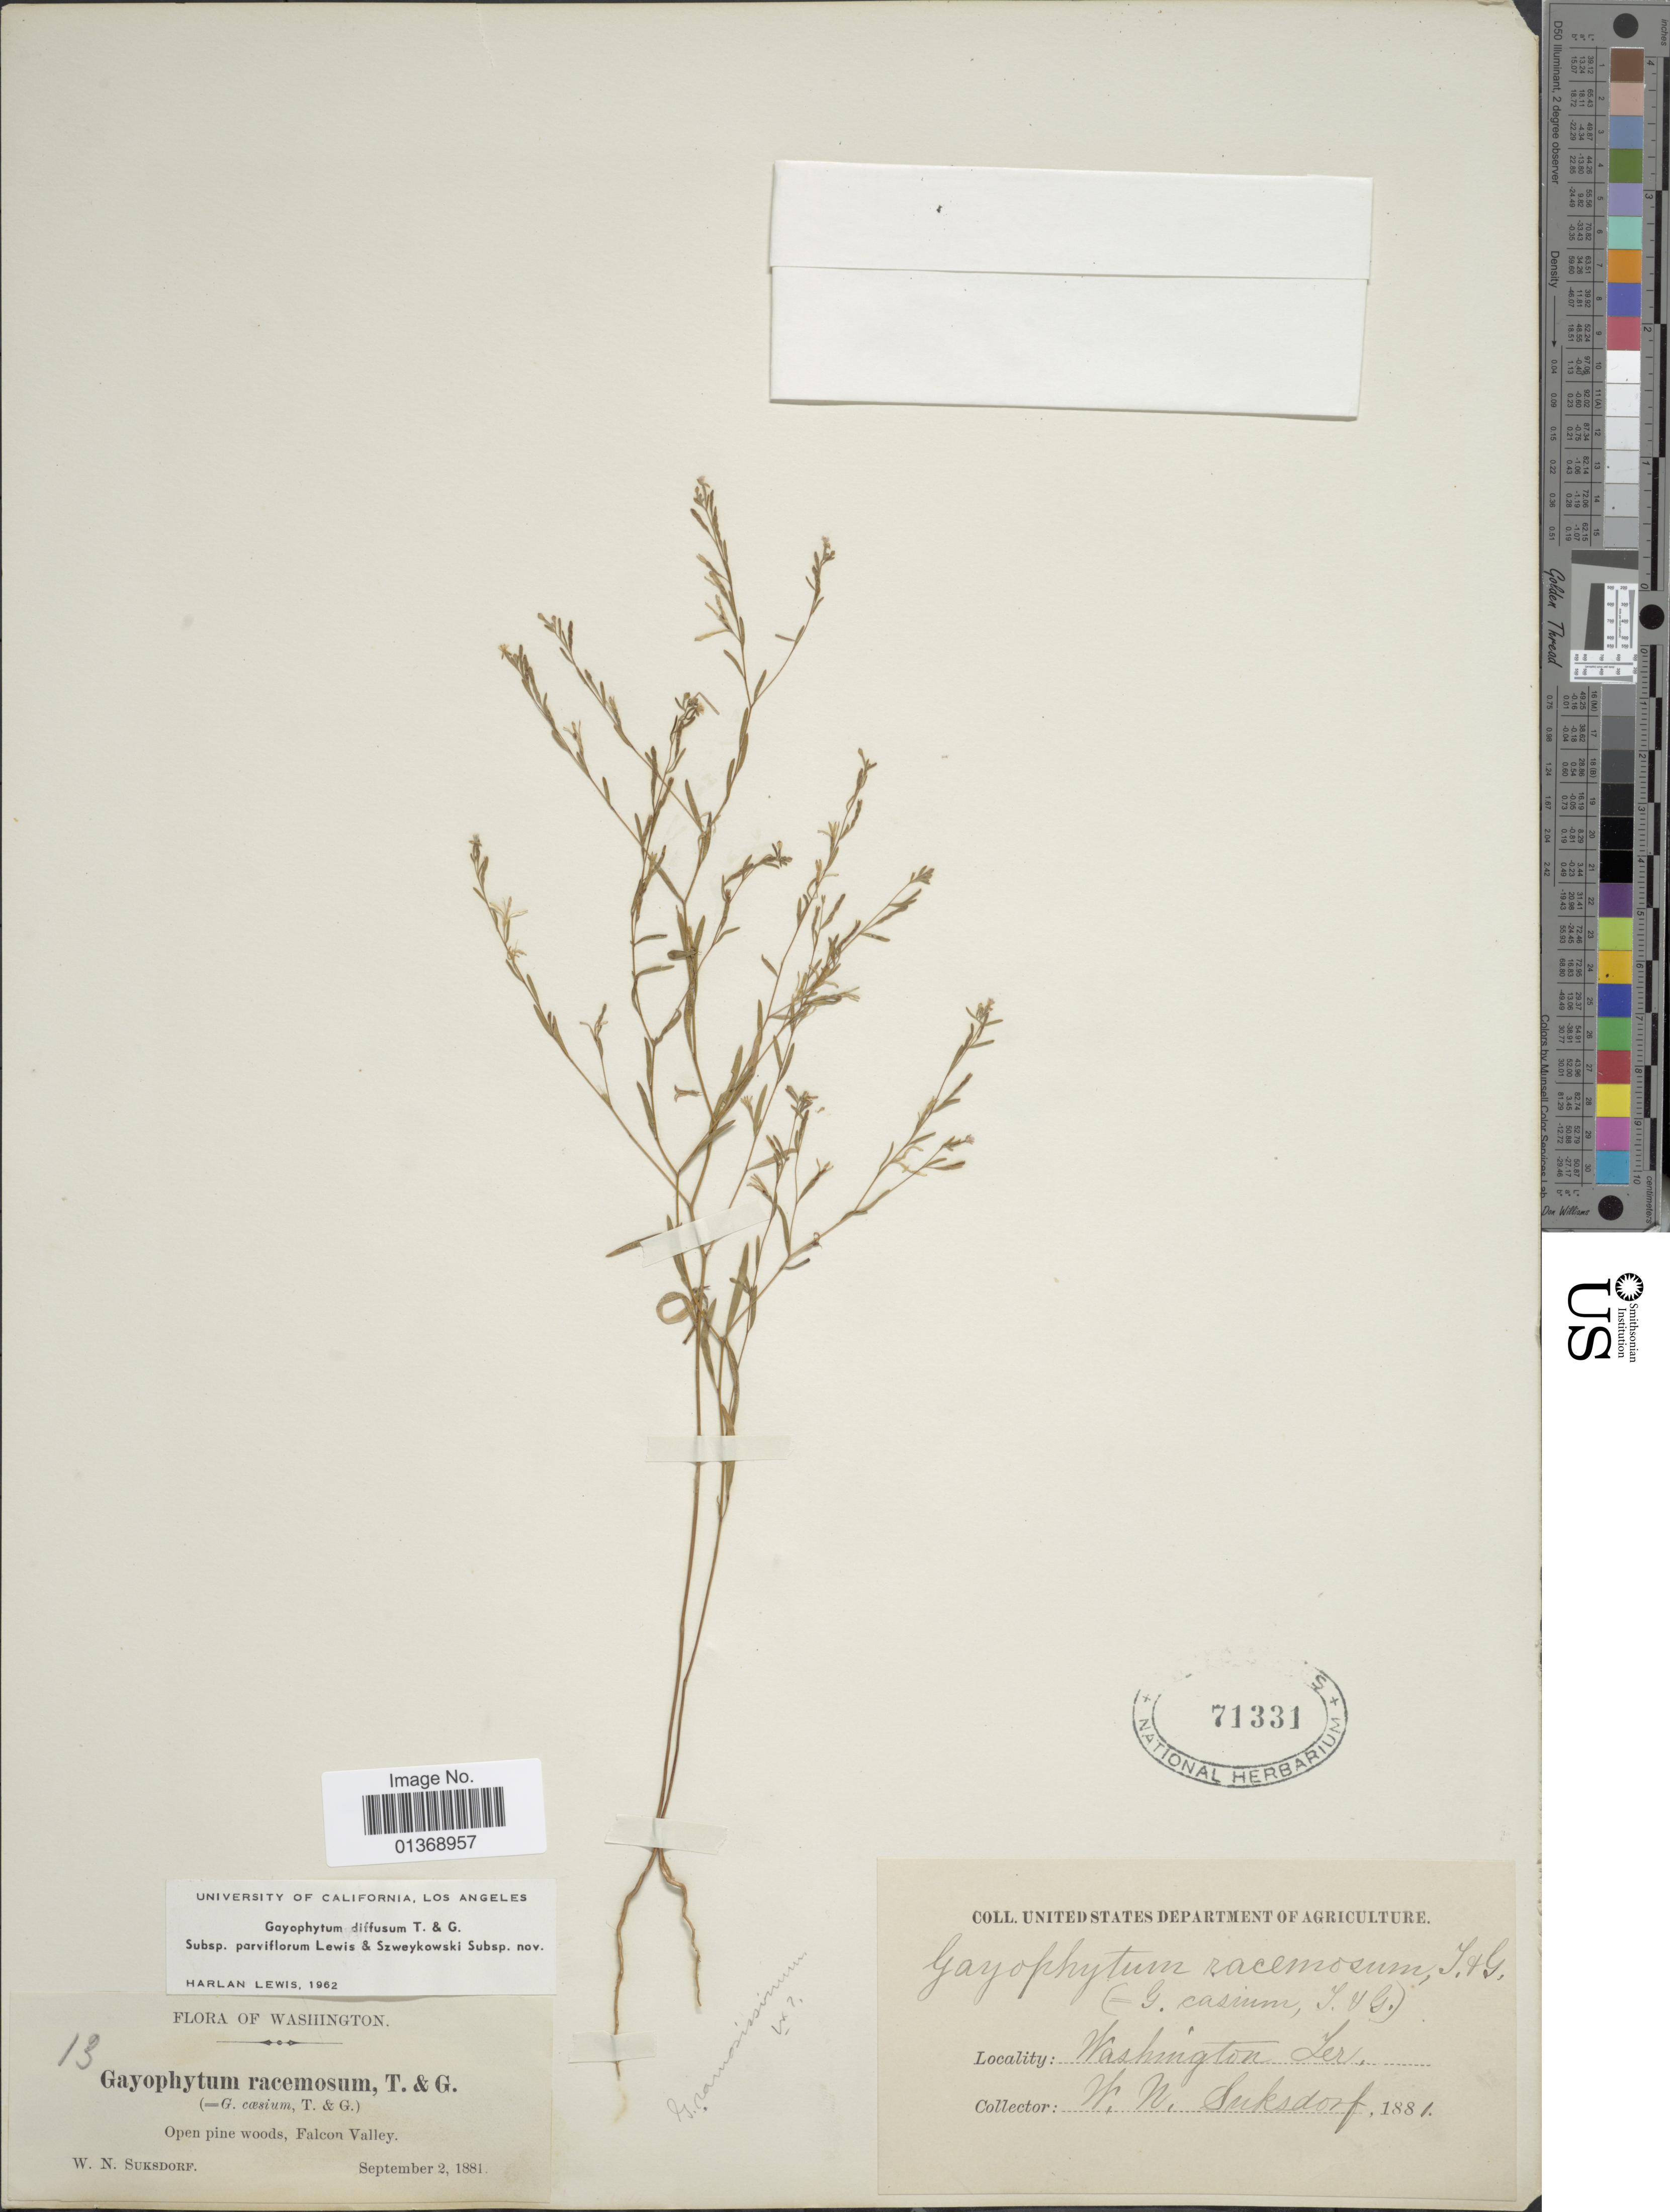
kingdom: Plantae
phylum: Tracheophyta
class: Magnoliopsida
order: Myrtales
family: Onagraceae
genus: Gayophytum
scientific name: Gayophytum diffusum subsp. parviflorum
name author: F. H. Lewis & Szweyk.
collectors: W. N. Suksdorf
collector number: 13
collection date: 1881-09-02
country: United States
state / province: Washington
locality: Open pine woods, Falcon Valley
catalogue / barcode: US 71331